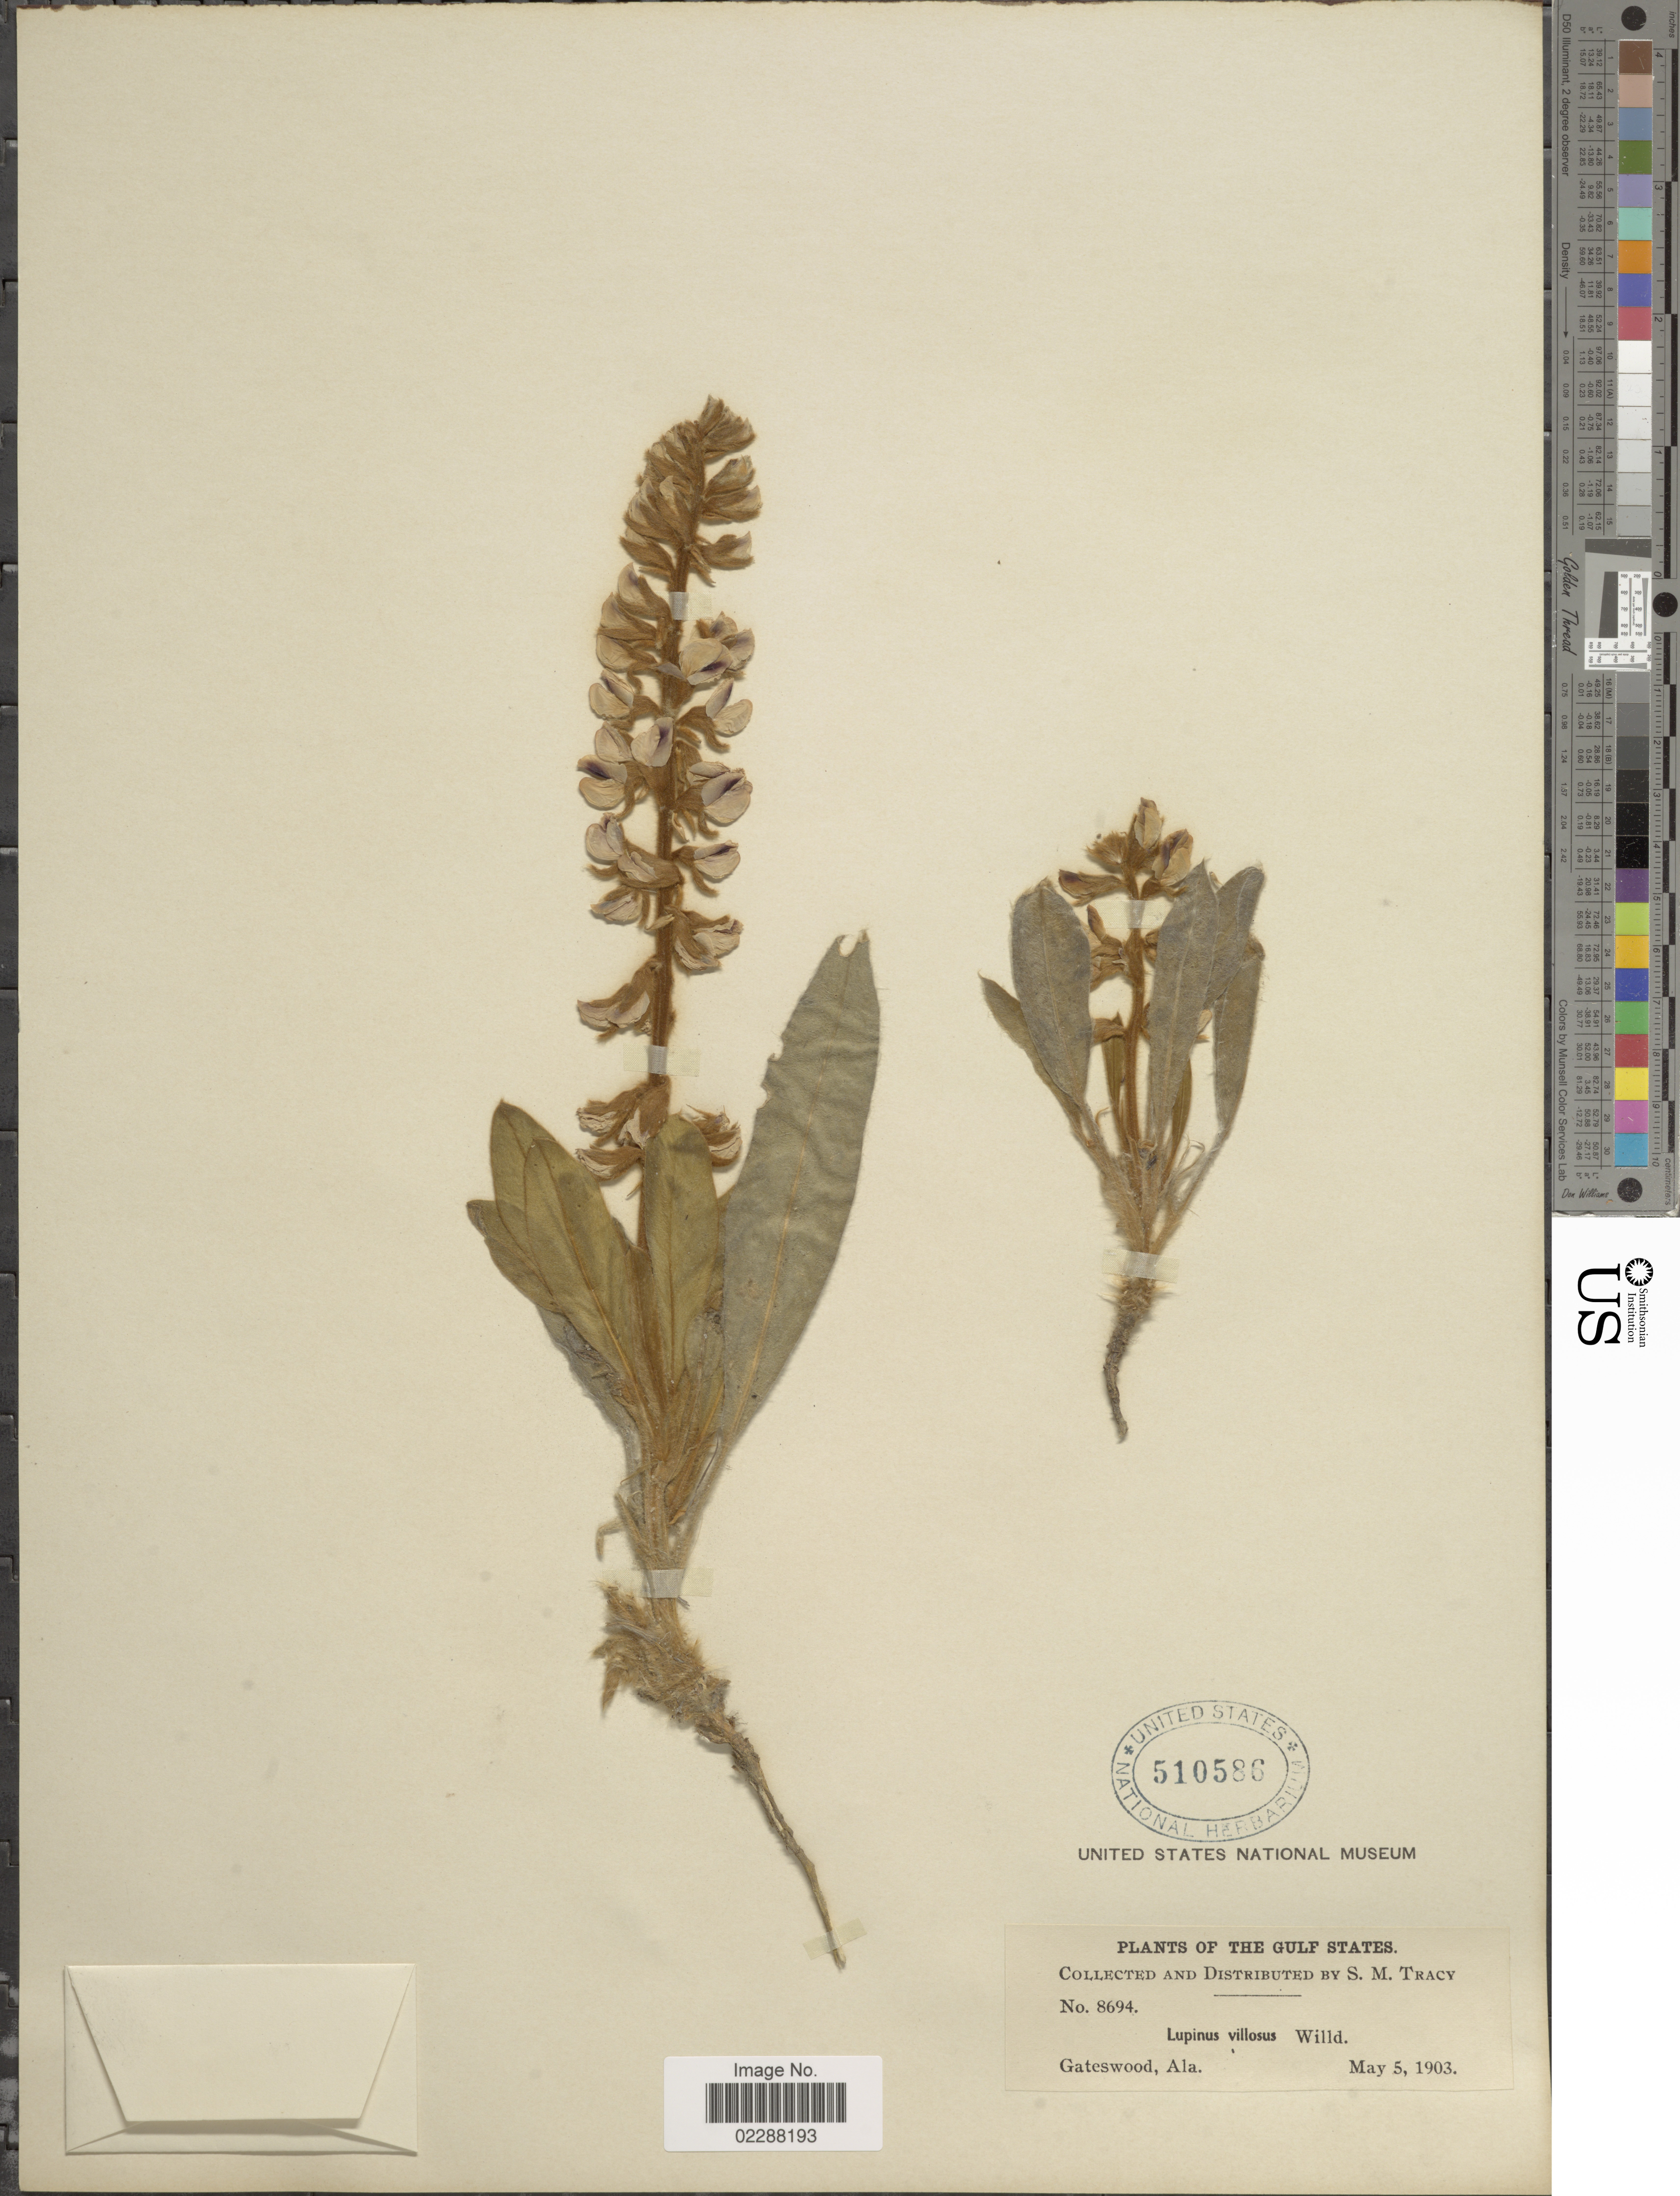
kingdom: Plantae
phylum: Tracheophyta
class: Magnoliopsida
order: Fabales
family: Fabaceae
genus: Lupinus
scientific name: Lupinus villosus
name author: Willd.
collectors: S. M. Tracy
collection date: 1903-05-05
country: United States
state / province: Alabama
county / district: Baldwin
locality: Gateswood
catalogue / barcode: US 510586